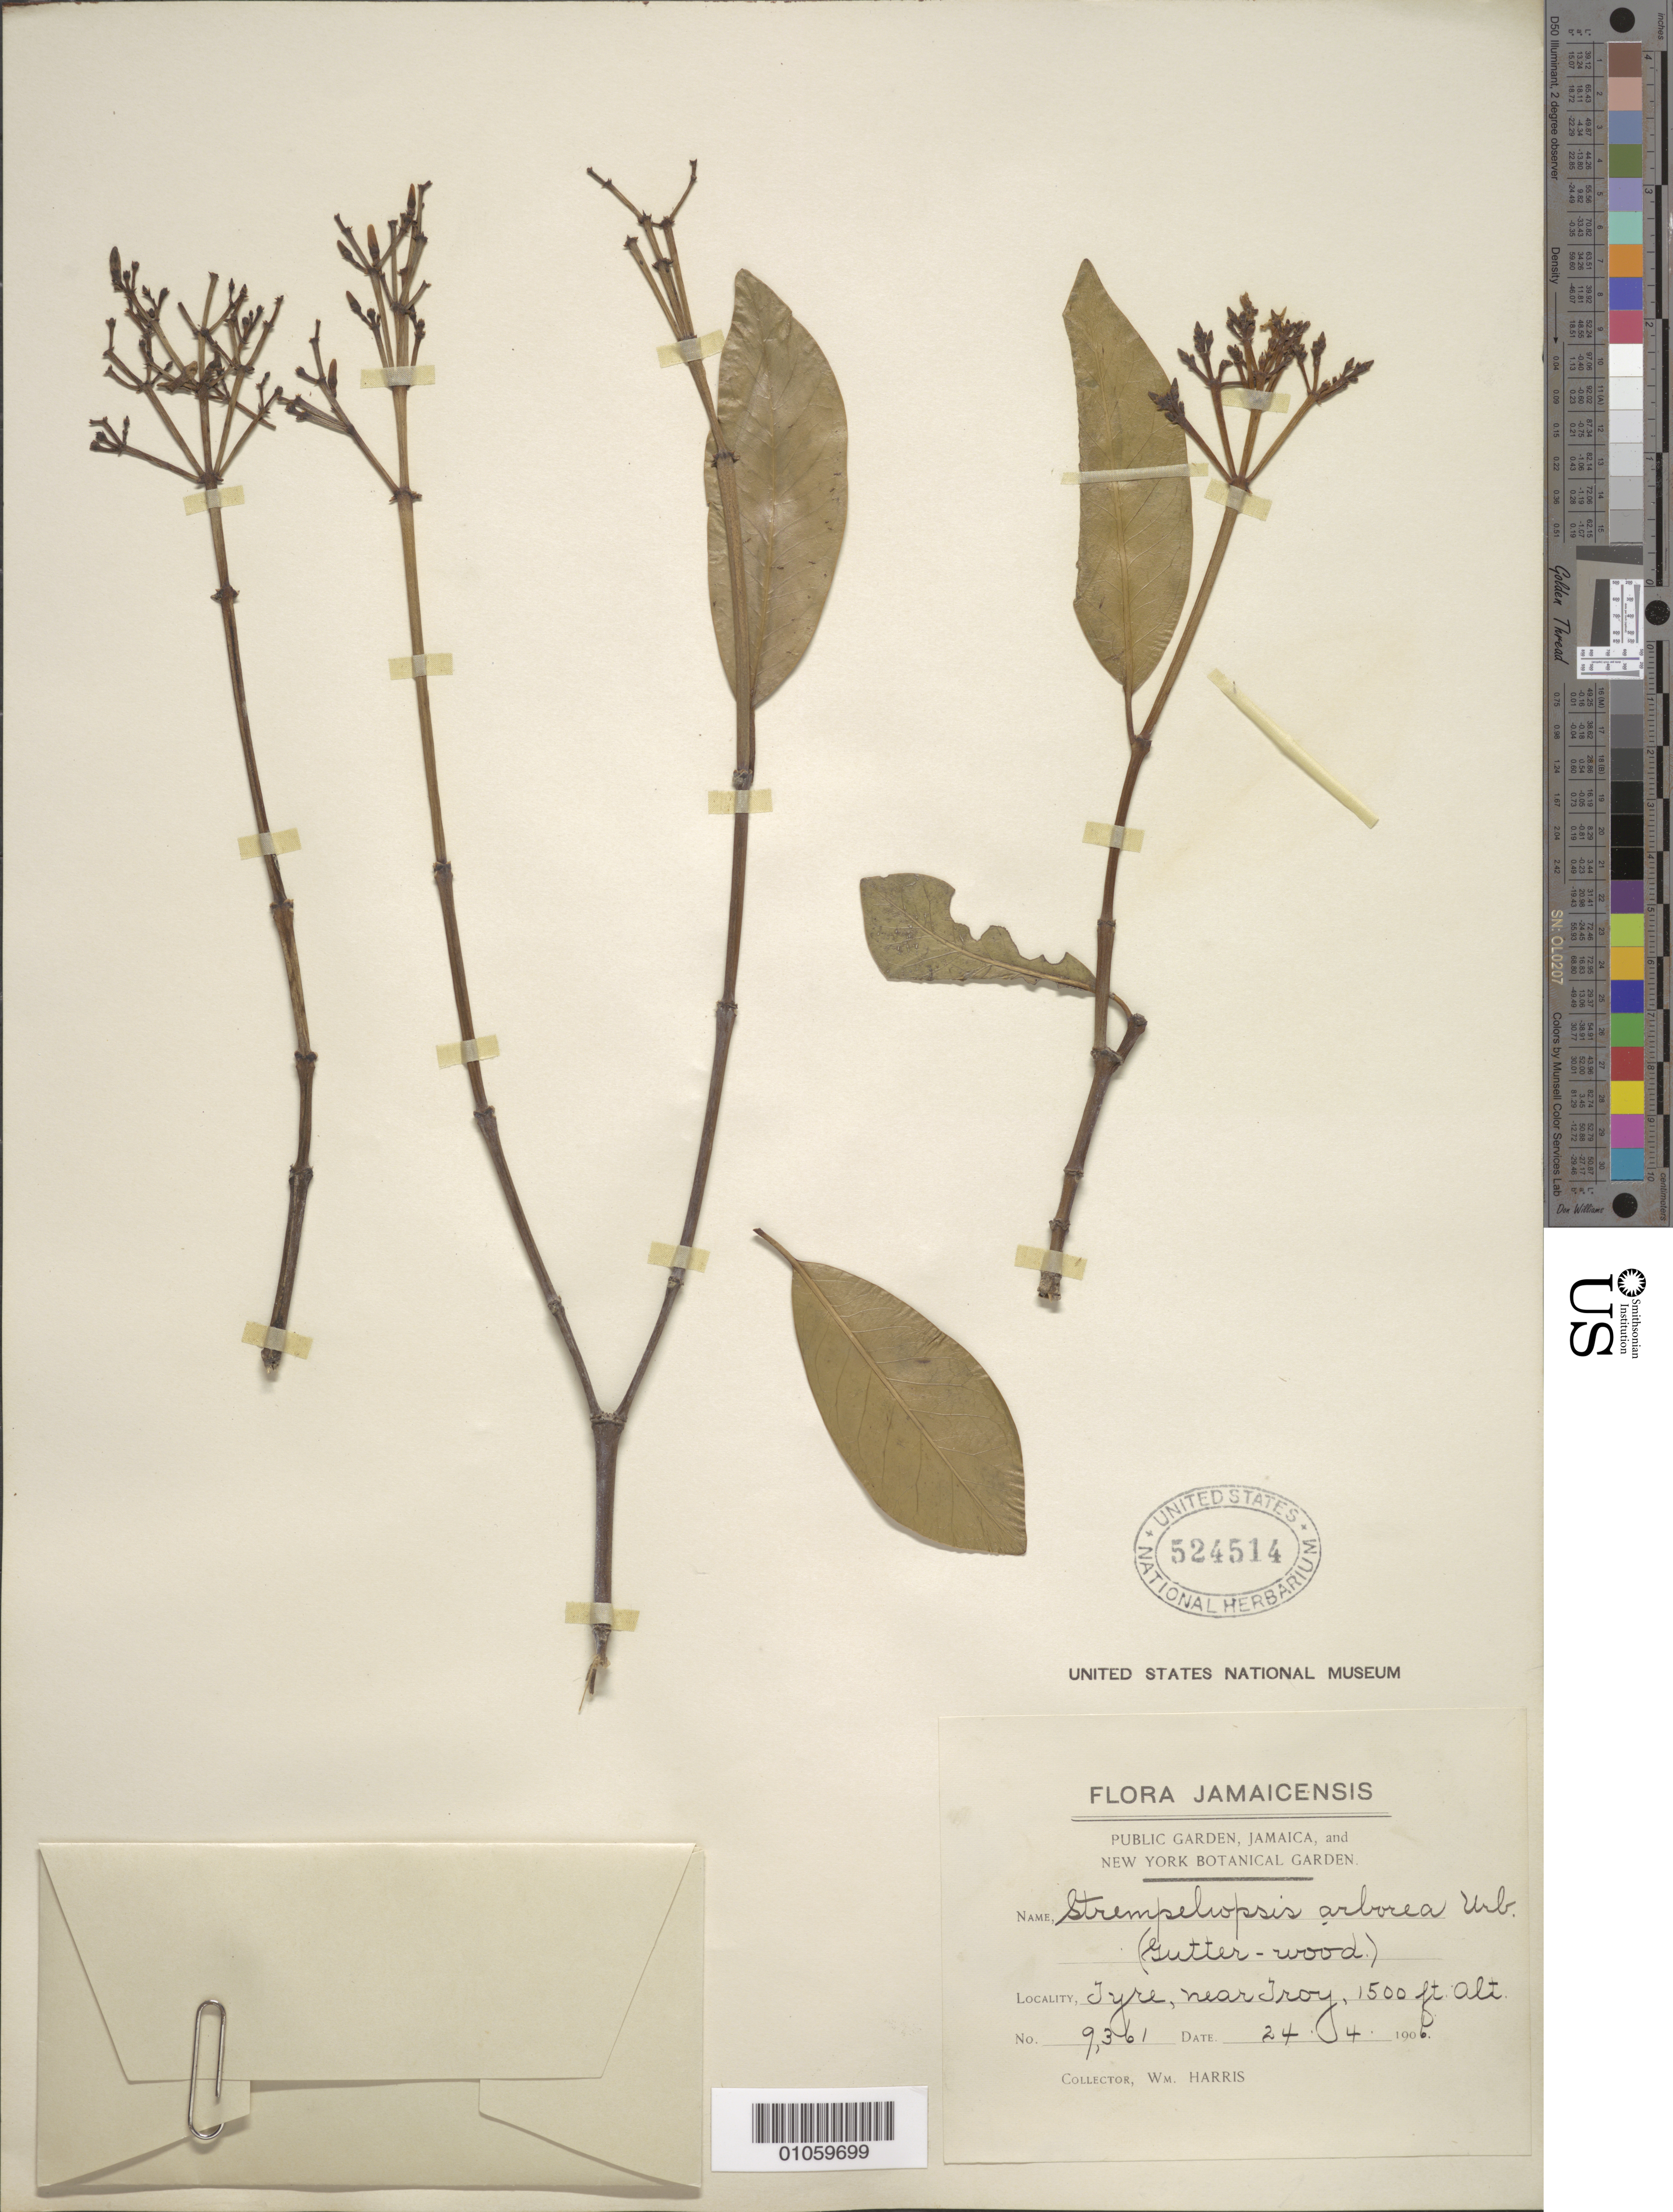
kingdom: Plantae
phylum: Tracheophyta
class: Magnoliopsida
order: Gentianales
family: Apocynaceae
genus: Strempeliopsis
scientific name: Strempeliopsis arborea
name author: Urb.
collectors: W. Harris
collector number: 9361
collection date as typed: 24 Apr 1906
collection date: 1906-04-24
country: Jamaica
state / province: Trelawny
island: Jamaica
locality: Tyre, near Troy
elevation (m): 457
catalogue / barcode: US 524514